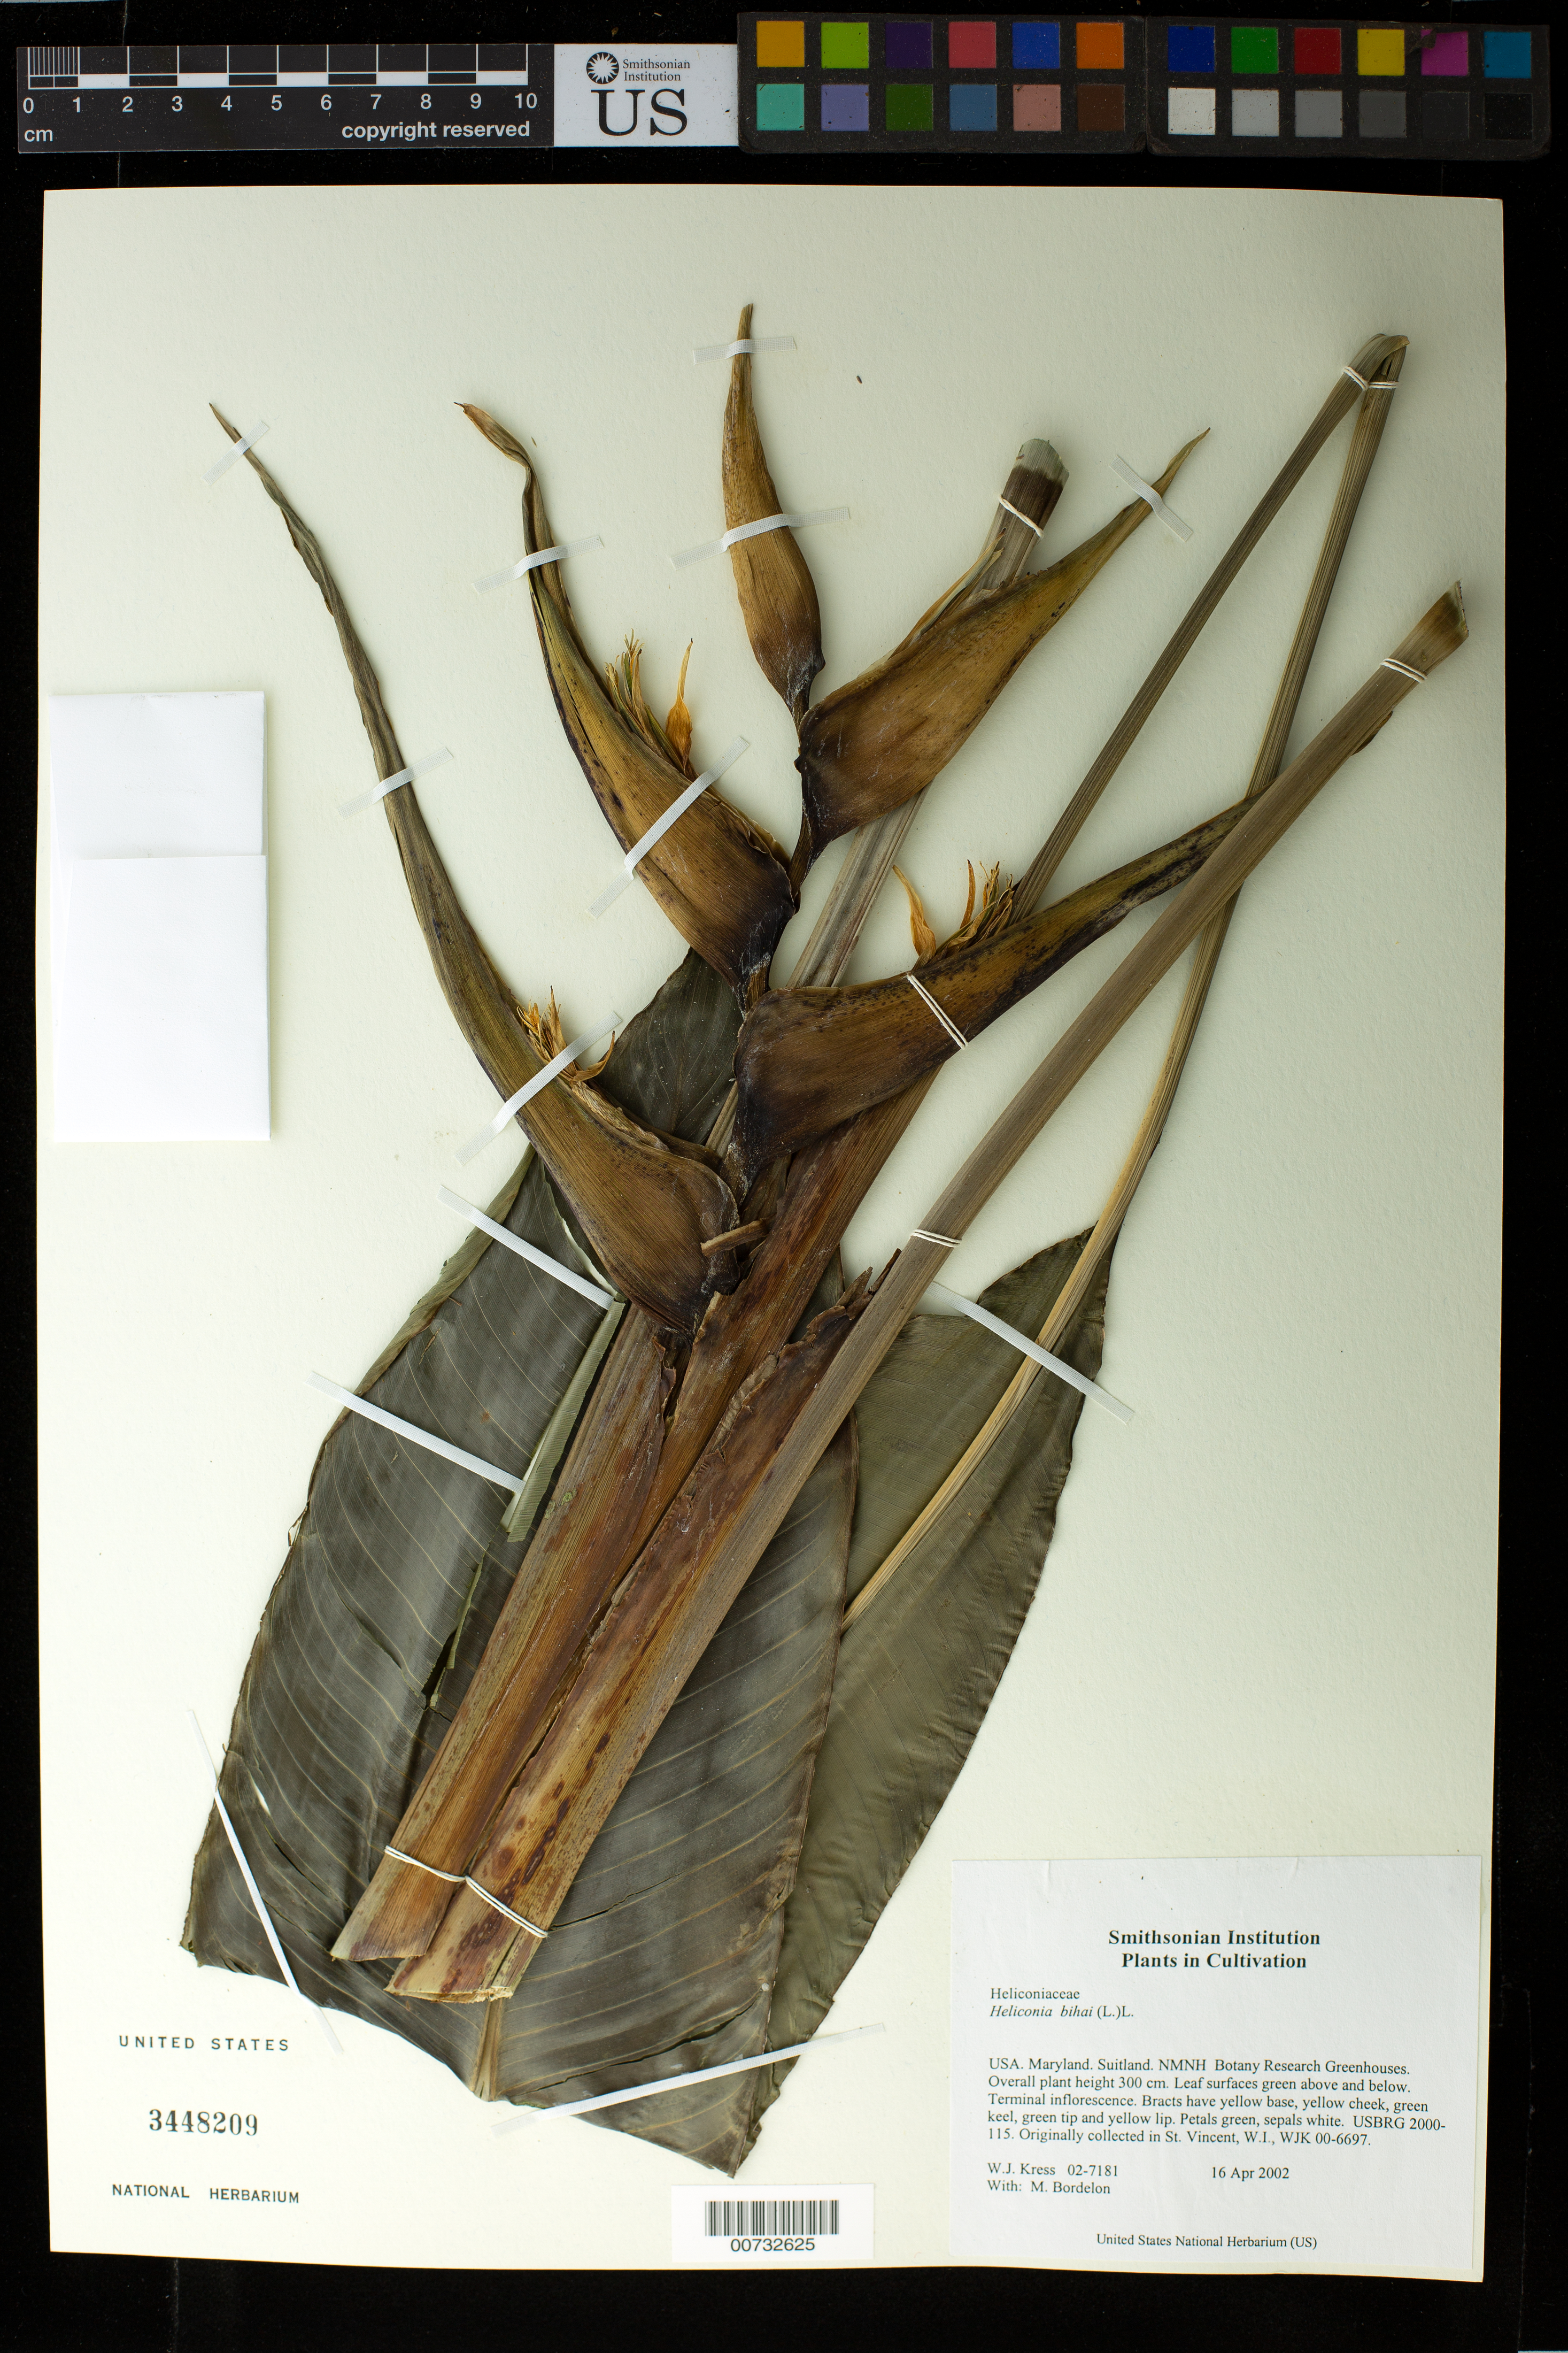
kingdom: Plantae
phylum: Tracheophyta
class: Liliopsida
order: Zingiberales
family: Heliconiaceae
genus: Heliconia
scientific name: Heliconia bihai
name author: (L.) L.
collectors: W. J. Kress & M. Bordelon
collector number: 02-7181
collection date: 2002-04-16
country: United States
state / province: Maryland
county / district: Prince George's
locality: NMNH Botany Research Greenhouses. Suitland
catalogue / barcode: US 3448209